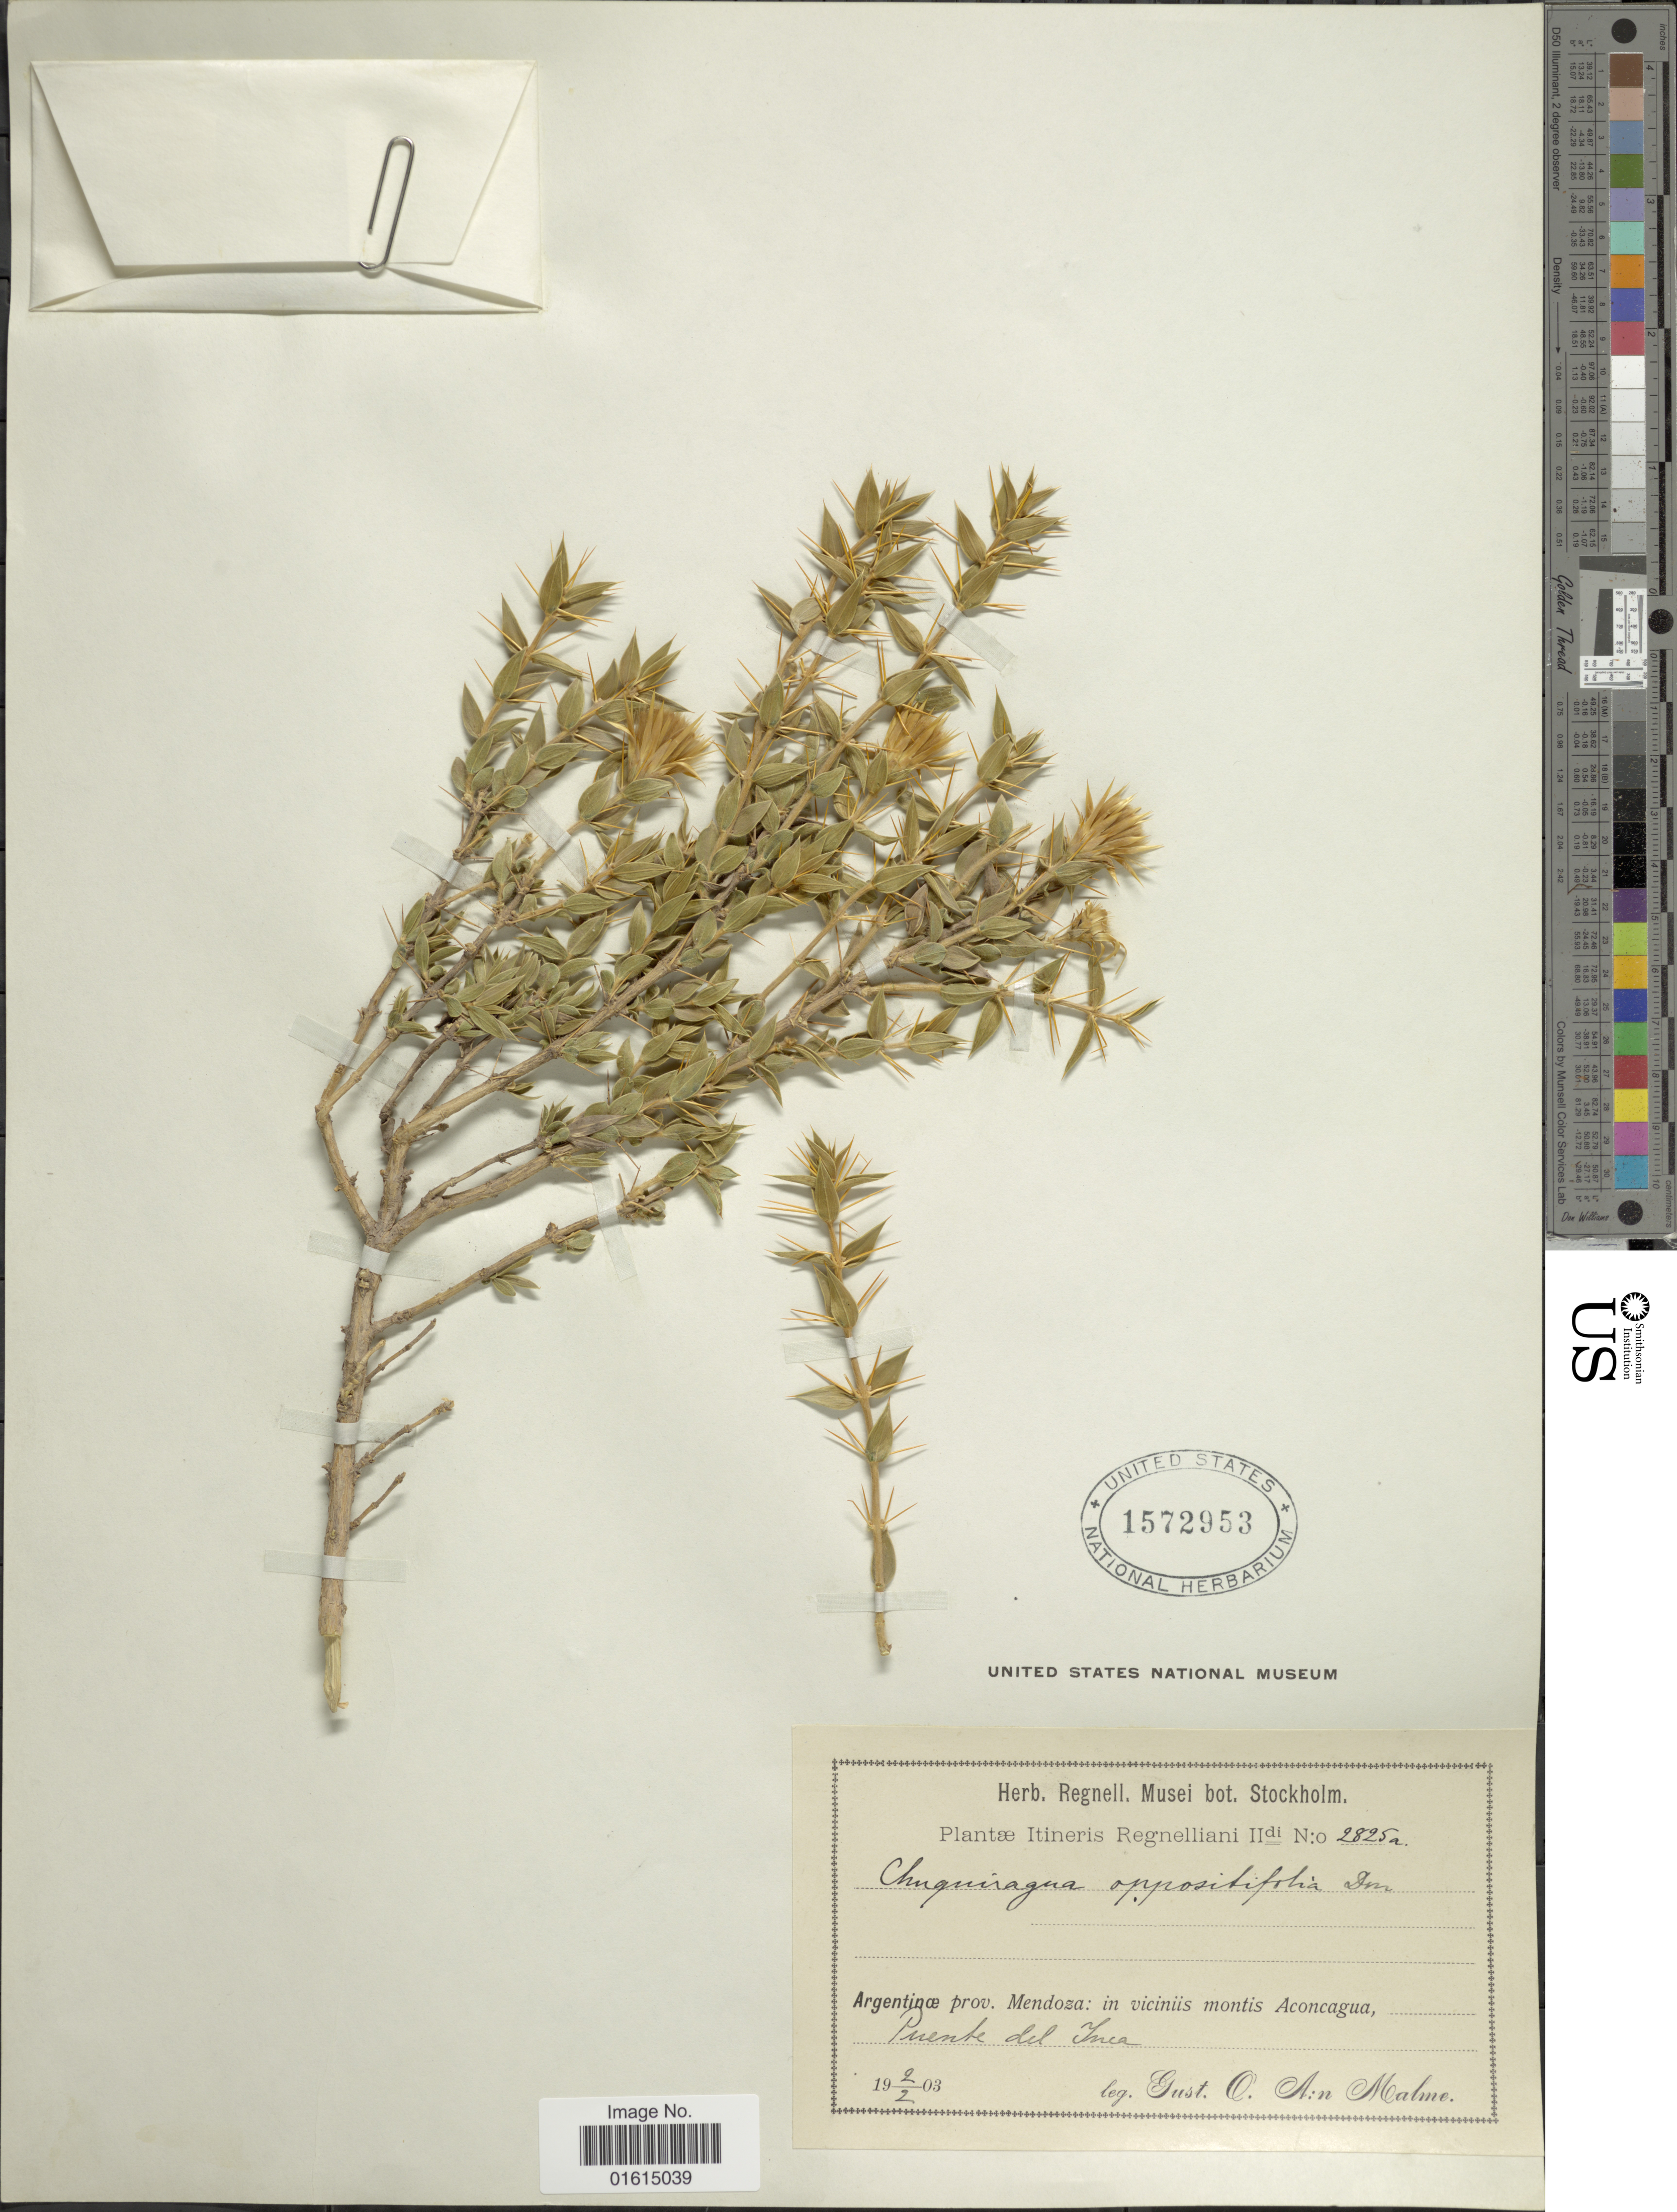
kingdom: Plantae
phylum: Tracheophyta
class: Magnoliopsida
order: Asterales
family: Asteraceae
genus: Chuquiraga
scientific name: Chuquiraga oppositifolia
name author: D. Don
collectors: G. O. A. Malme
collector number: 2825a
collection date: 1903-02-02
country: Argentina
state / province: Mendoza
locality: Argentinae, Prov. Mendoza, in viciniis montis Aconcagua, Puente del Inca.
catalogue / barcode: US 1572953